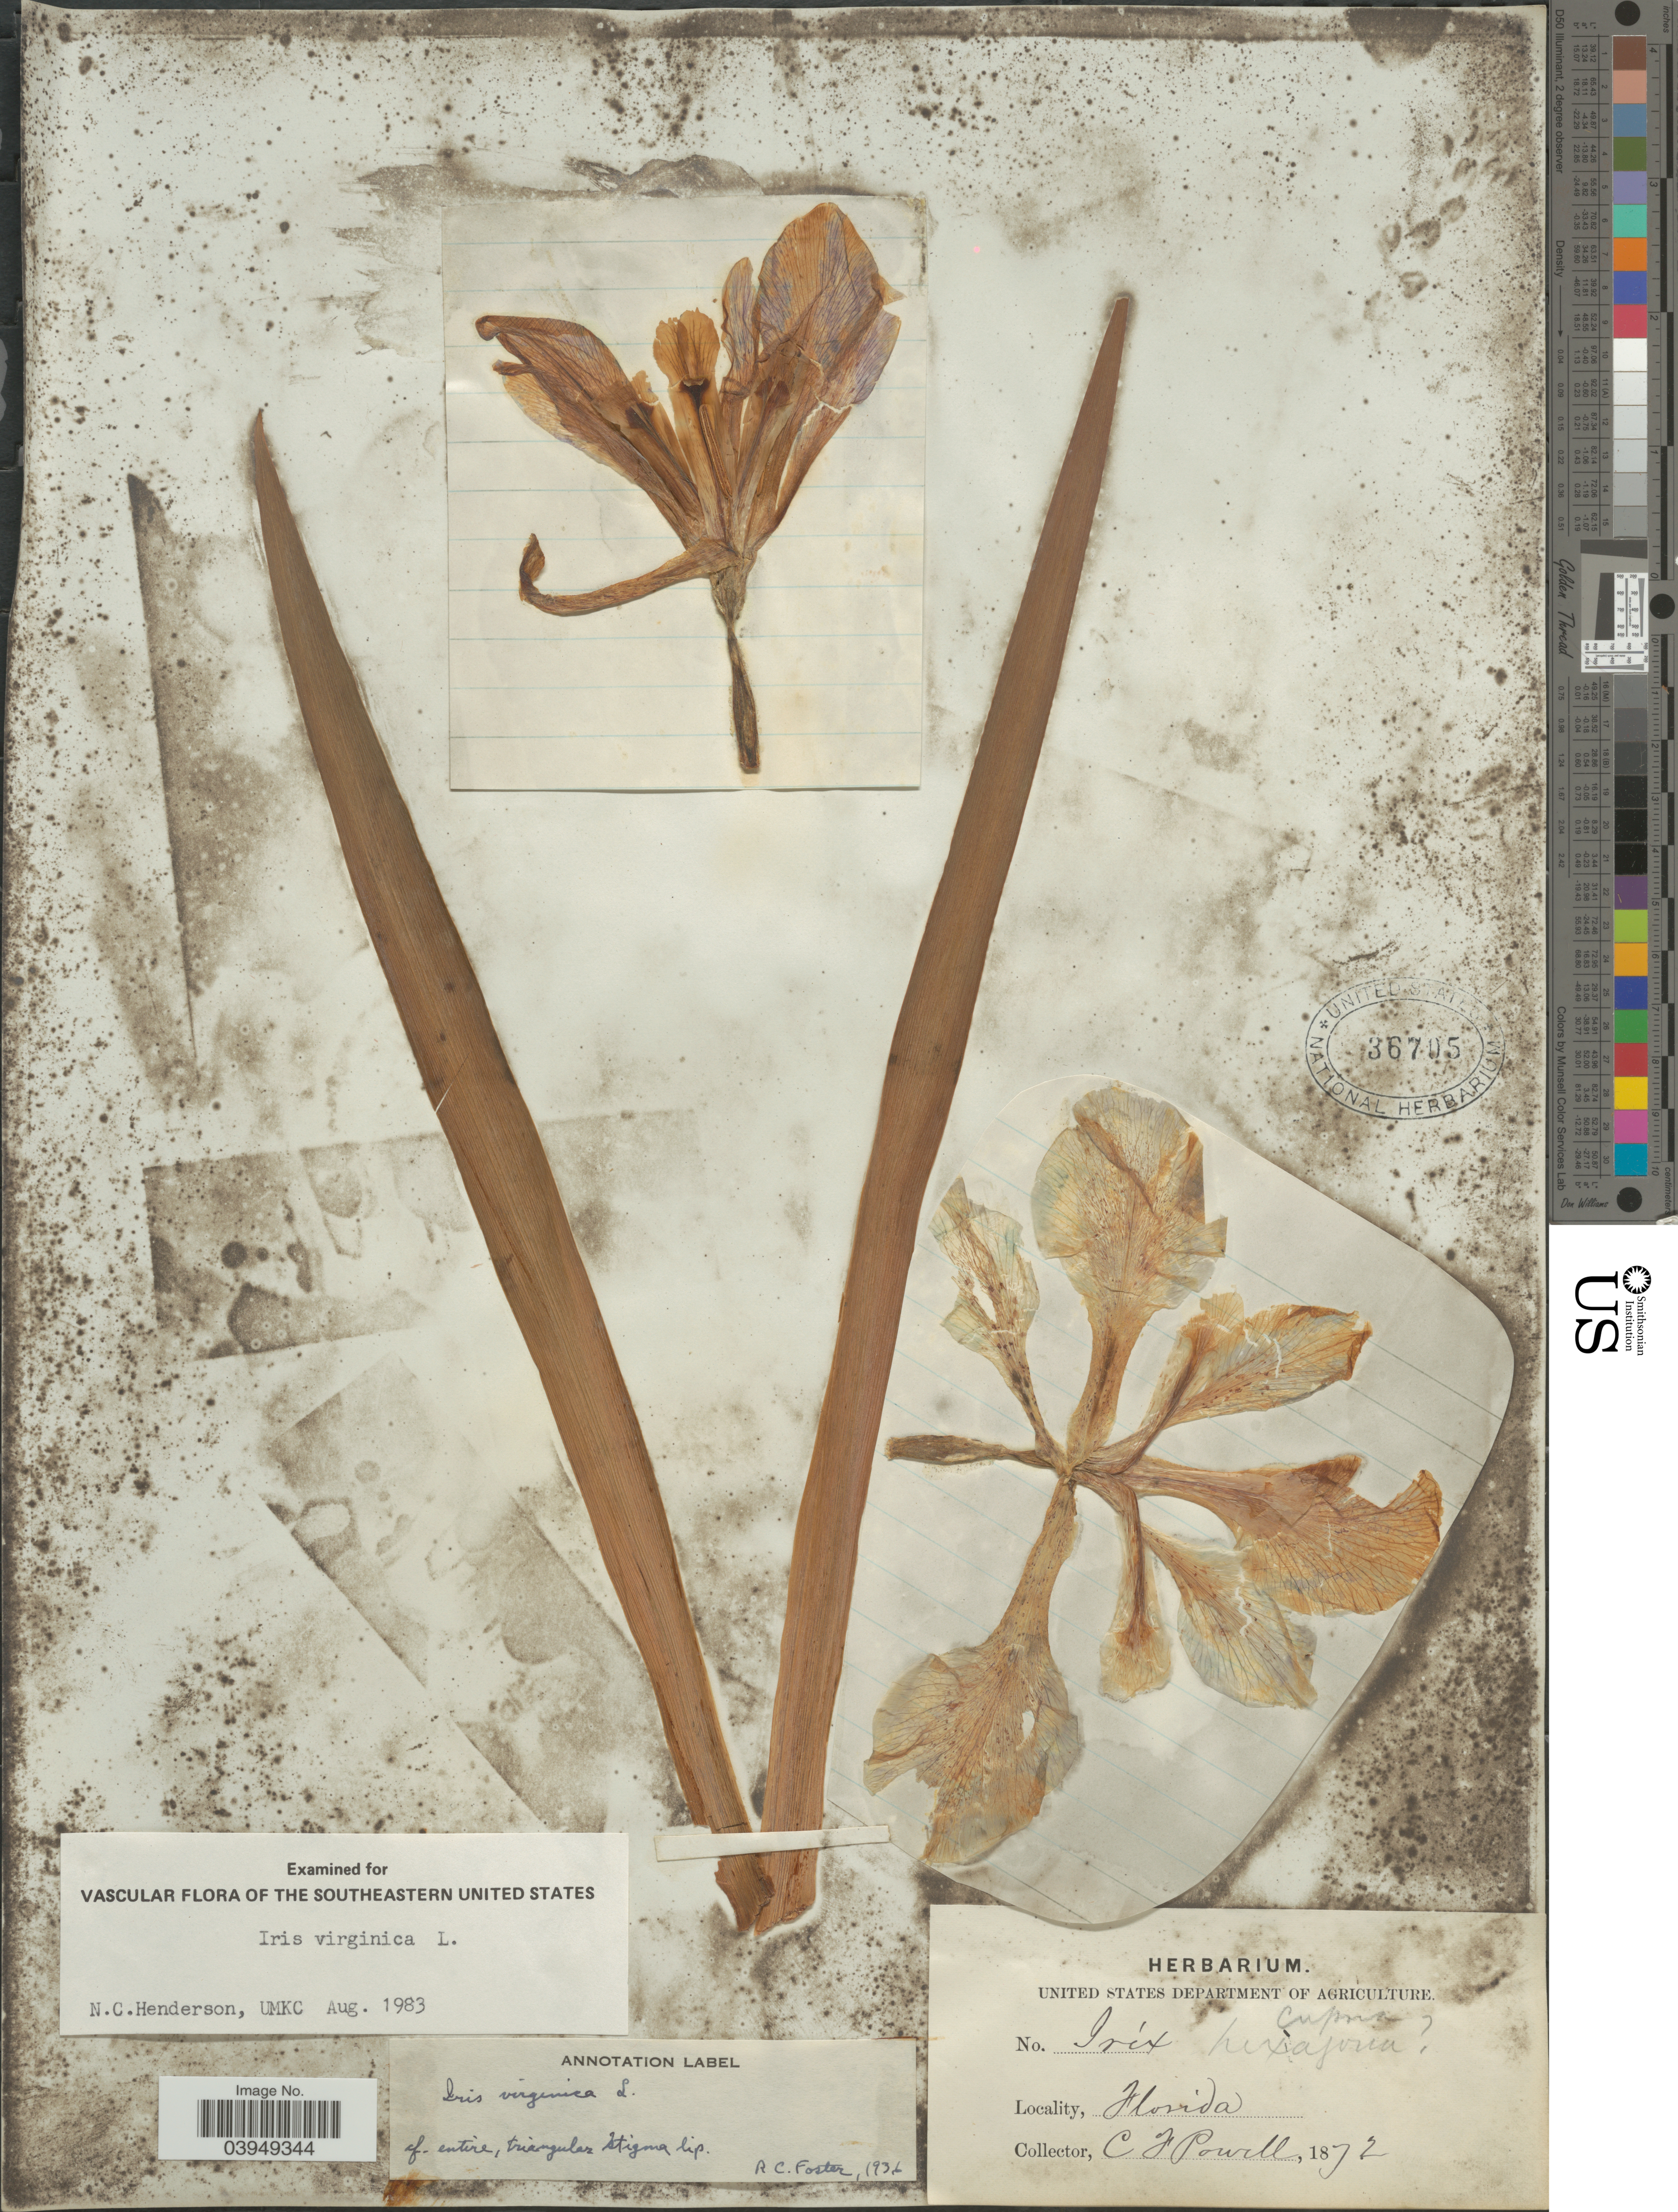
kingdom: Plantae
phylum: Tracheophyta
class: Liliopsida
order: Asparagales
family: Iridaceae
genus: Iris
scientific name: Iris virginica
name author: L.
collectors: C. F. Powell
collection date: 1872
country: United States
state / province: Florida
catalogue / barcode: US 36705